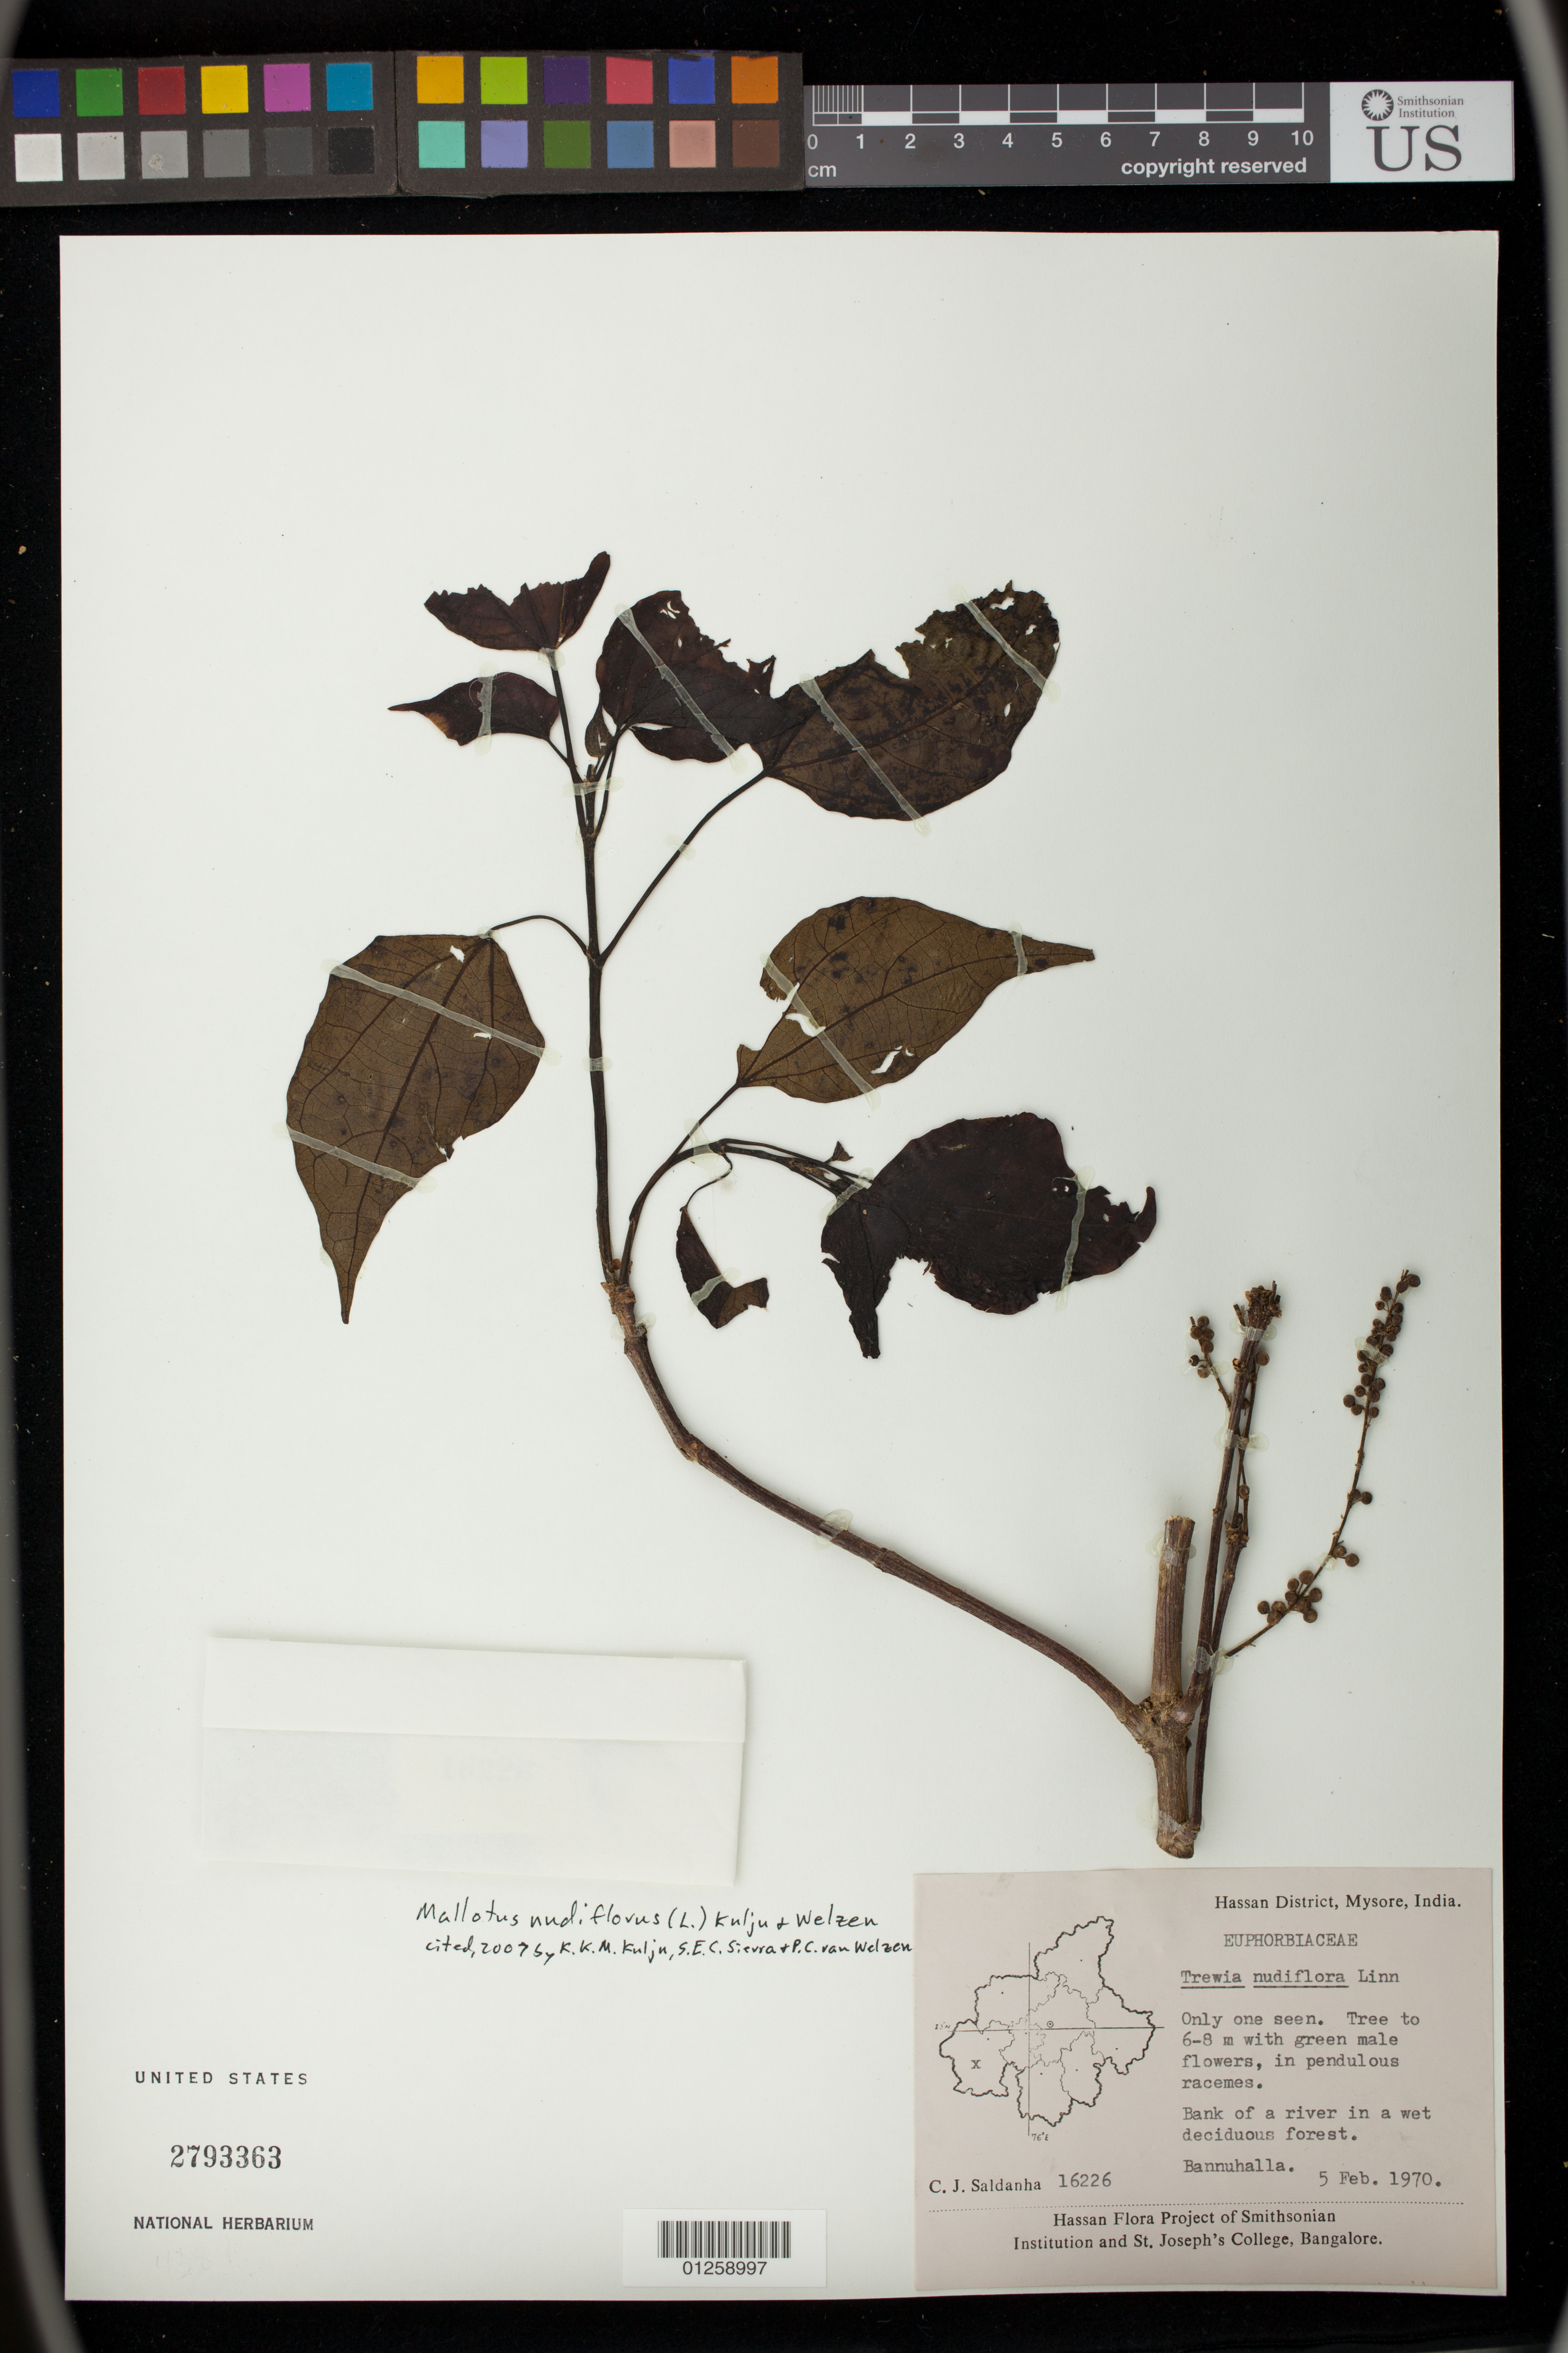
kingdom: Plantae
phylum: Tracheophyta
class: Magnoliopsida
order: Malpighiales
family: Euphorbiaceae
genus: Mallotus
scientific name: Mallotus nudiflorus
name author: (L.) Kulju & Welzen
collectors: C. J. Saldanha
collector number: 16226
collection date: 1970-02-05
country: India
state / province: Karnataka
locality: Hassan District, Mysore.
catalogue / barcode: US 2793363